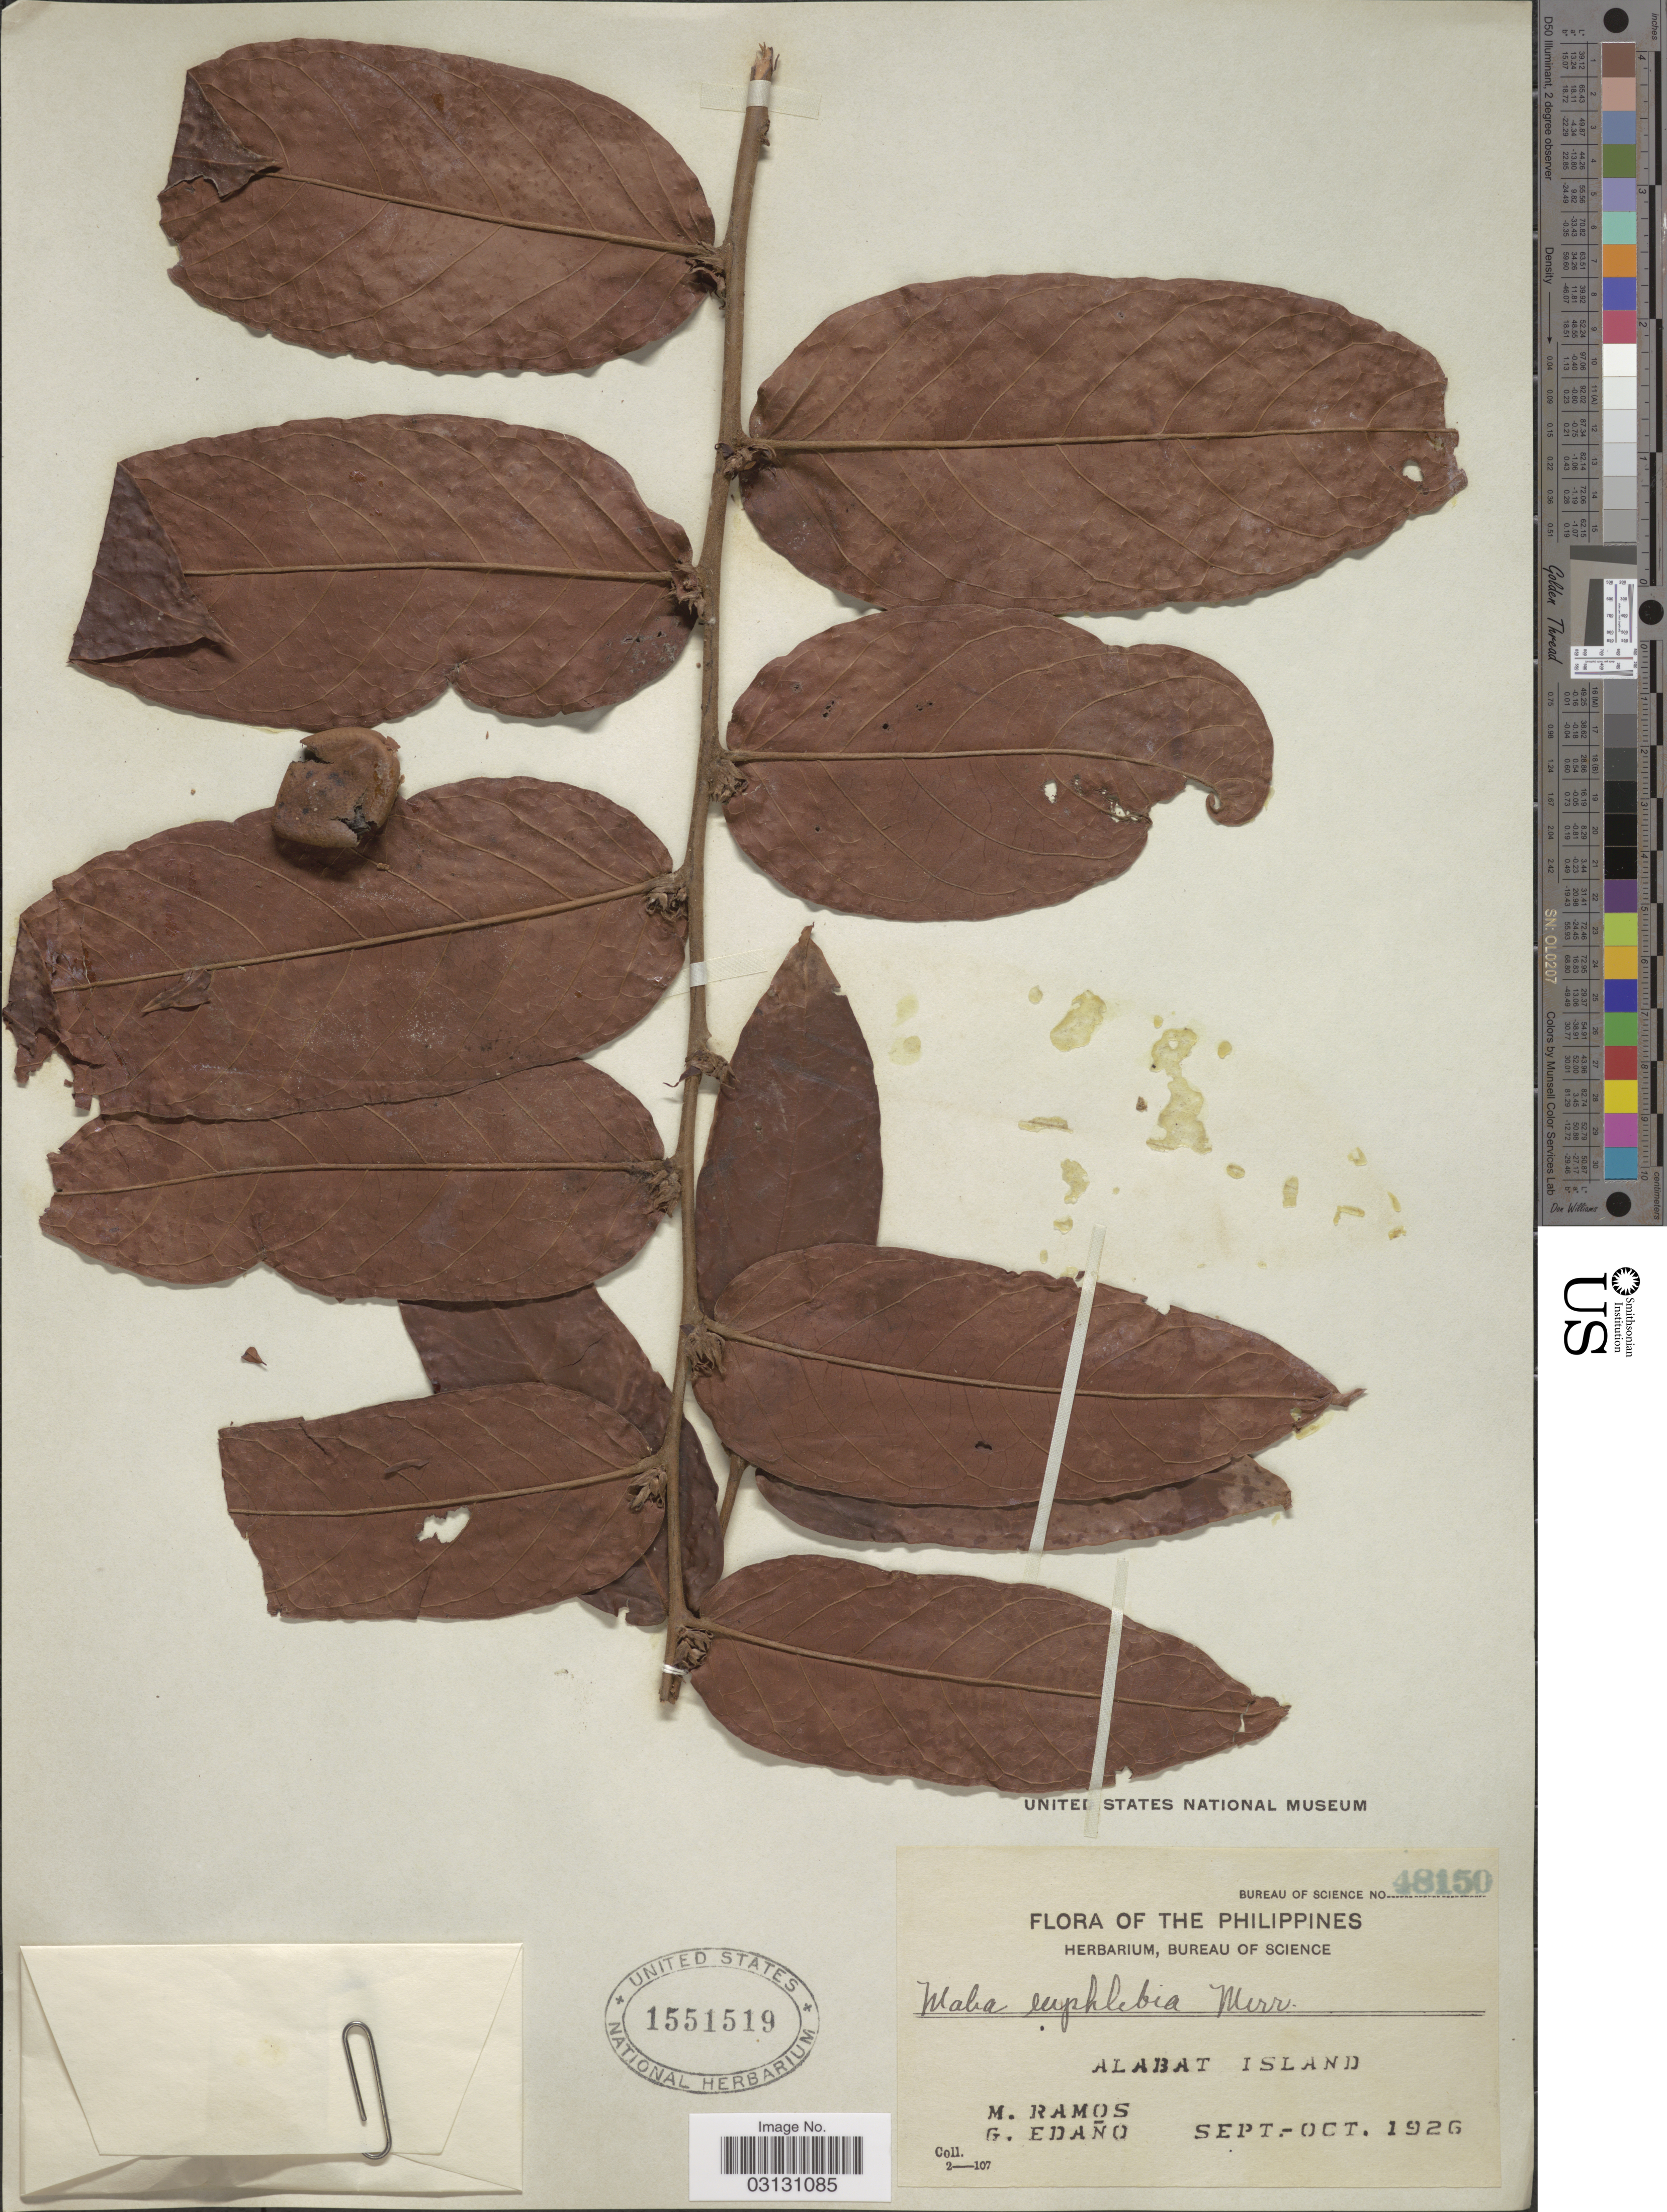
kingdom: Plantae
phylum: Tracheophyta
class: Magnoliopsida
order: Ericales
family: Ebenaceae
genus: Diospyros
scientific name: Diospyros multibracteata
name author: (Merr.) Bakh.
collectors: M. Ramos & G. Edaño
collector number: Bureau of Science 48150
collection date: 1926-09/1926-10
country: Philippines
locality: Alabat Island.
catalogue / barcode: US 1551519